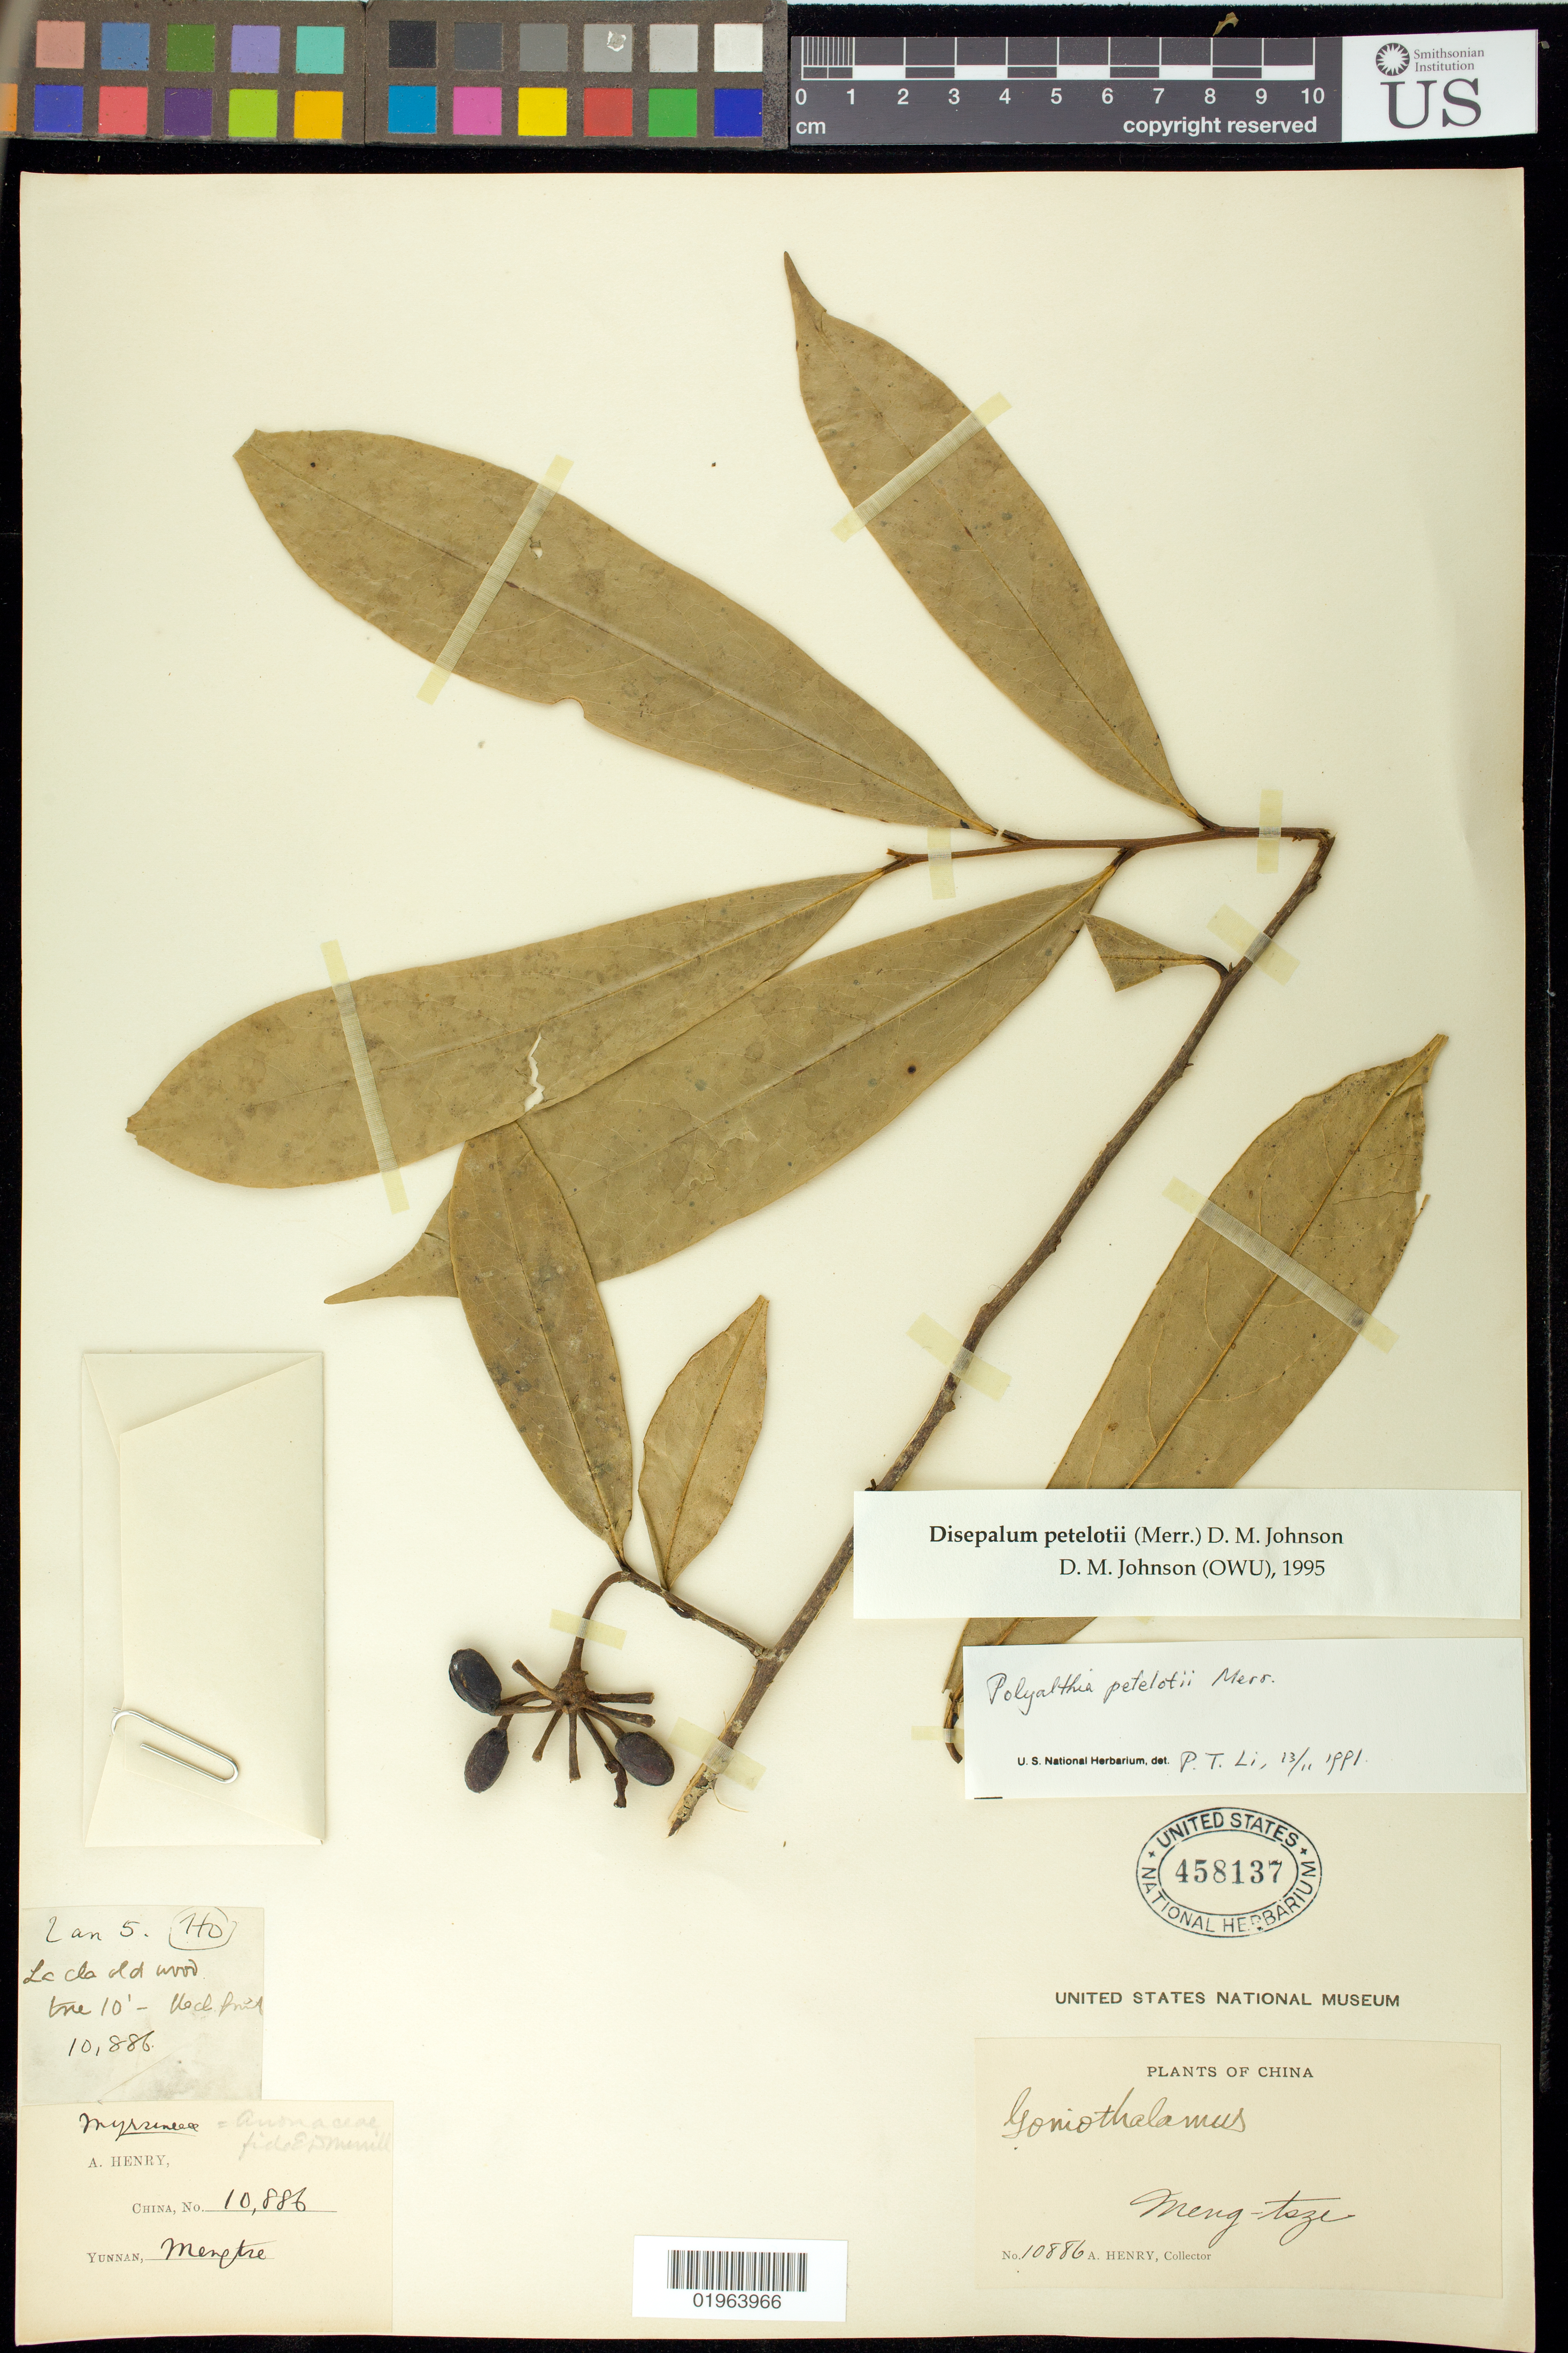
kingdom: Plantae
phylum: Tracheophyta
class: Magnoliopsida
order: Magnoliales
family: Annonaceae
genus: Disepalum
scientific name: Disepalum petelotii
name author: (Merr.) D.M. Johnson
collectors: A. Henry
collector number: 10886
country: China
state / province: Yunnan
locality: Meng-tsze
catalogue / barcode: US 458137